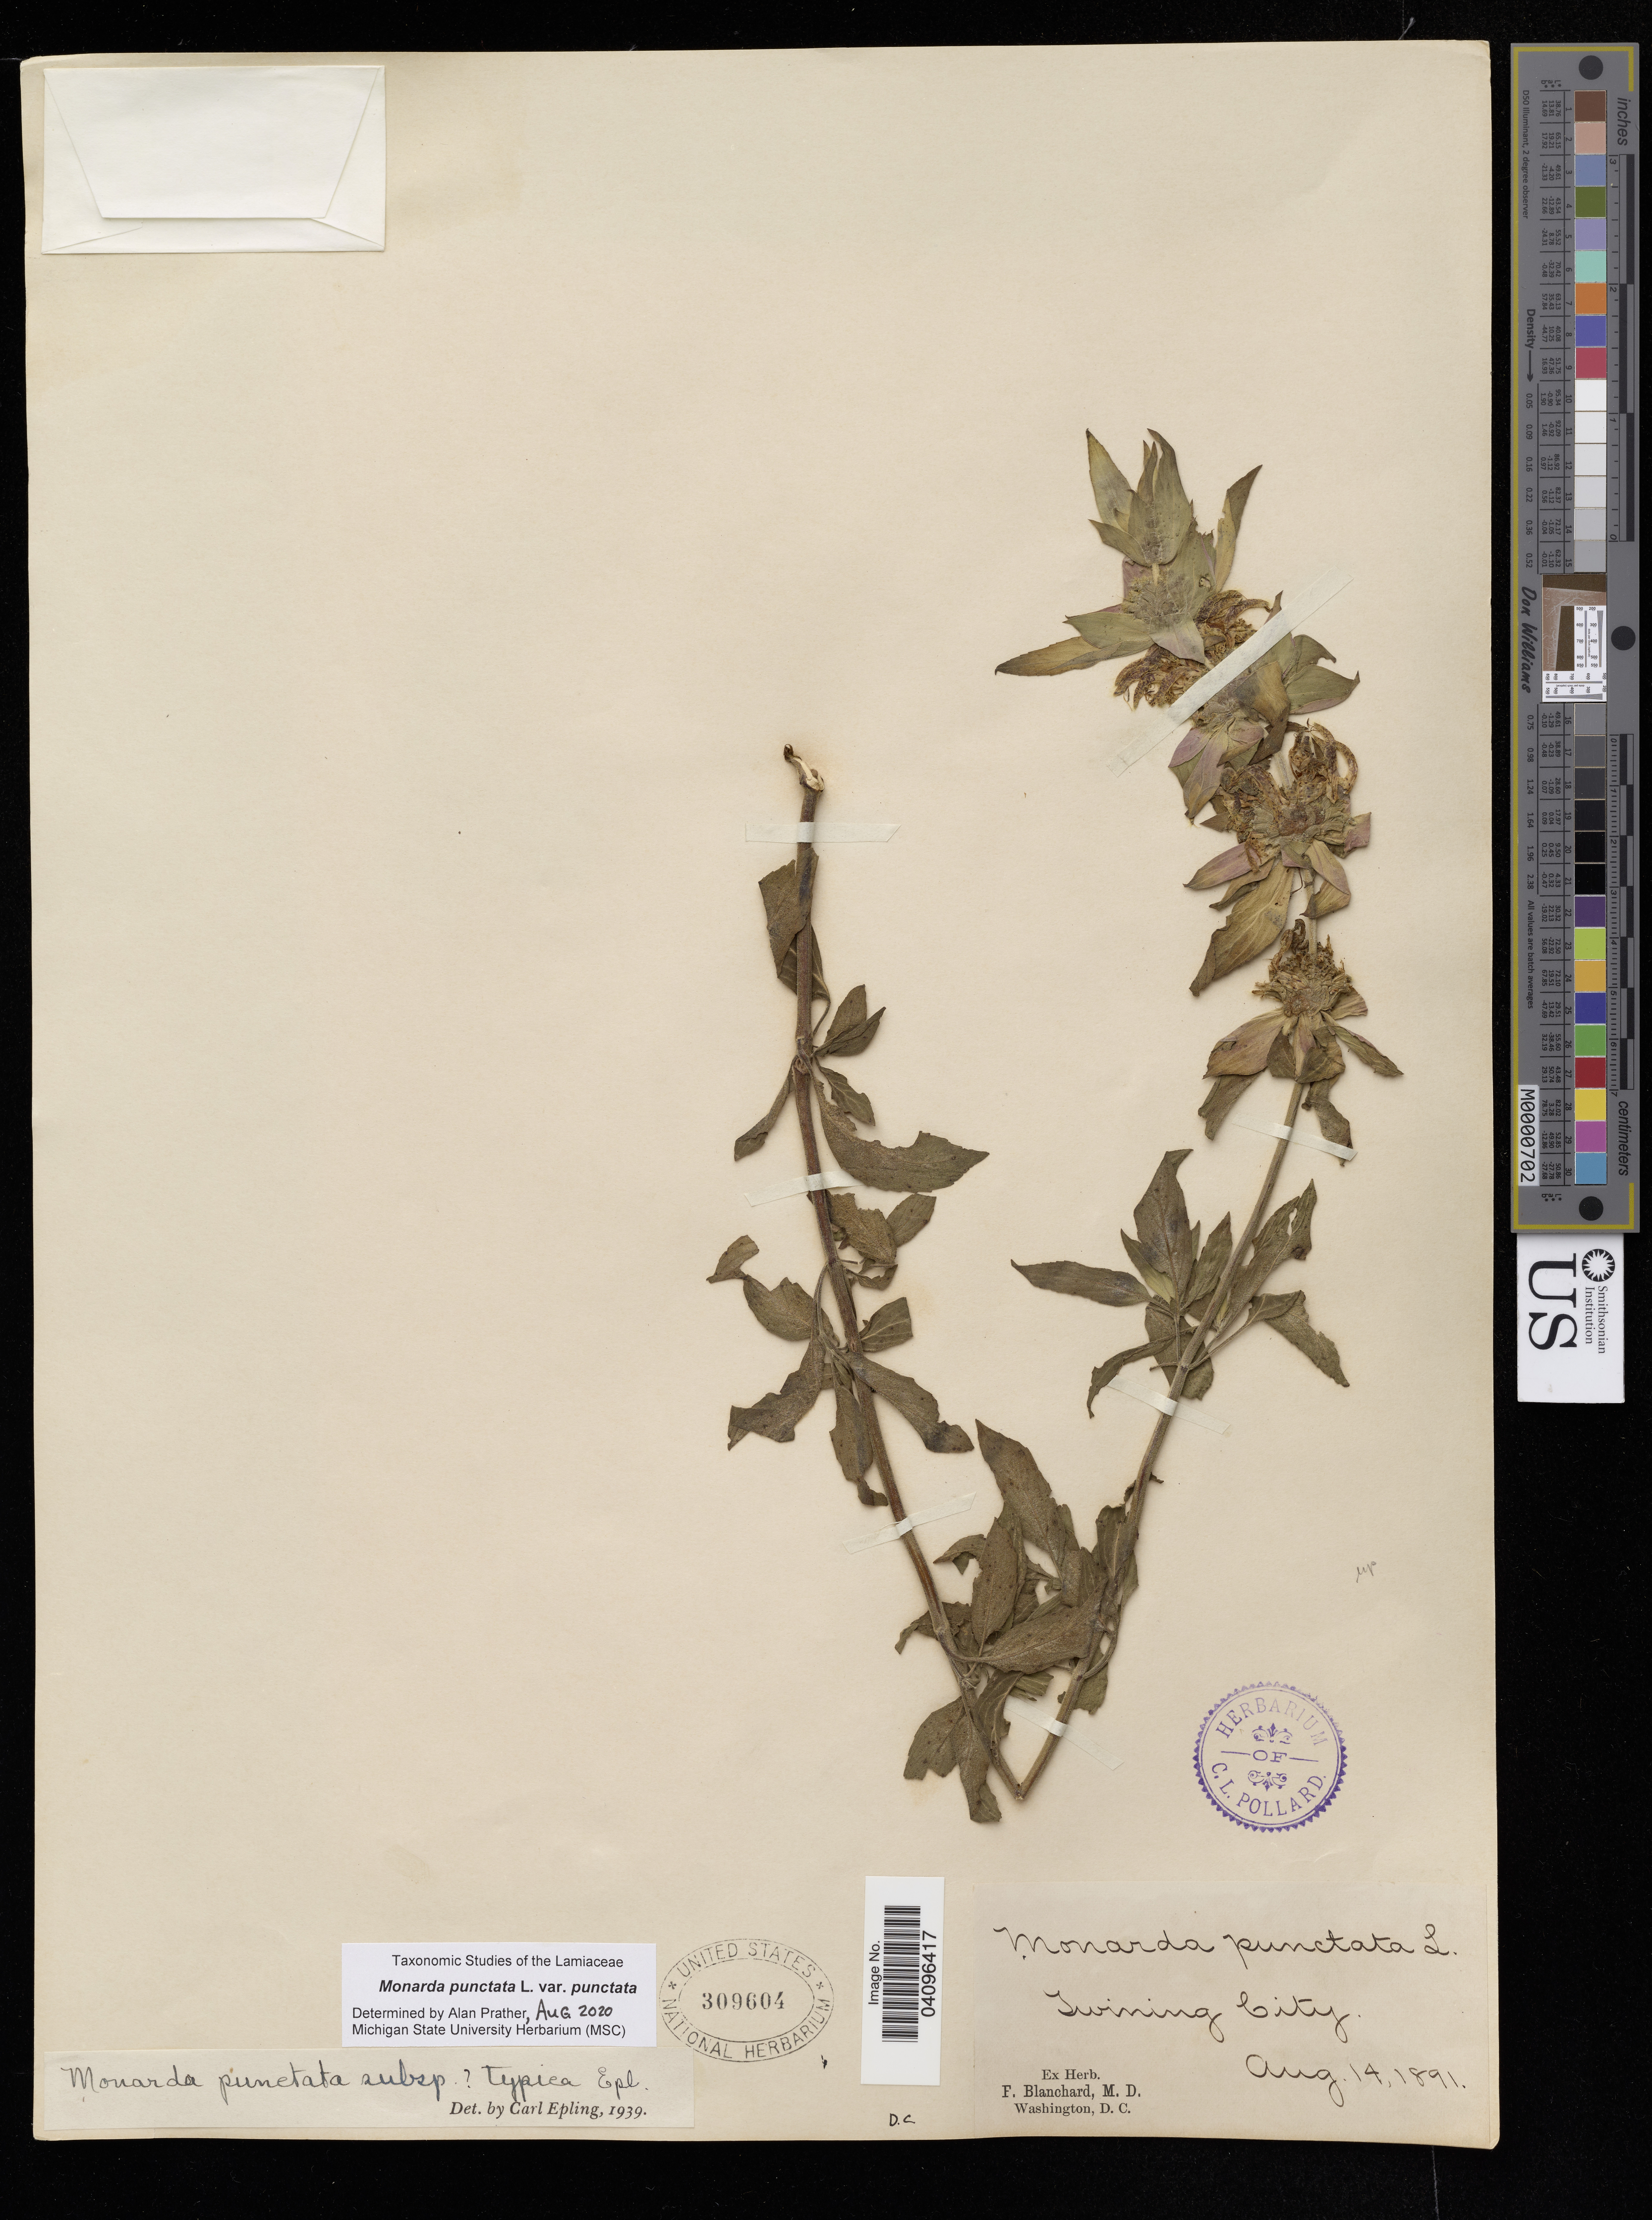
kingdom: Plantae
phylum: Tracheophyta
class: Magnoliopsida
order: Lamiales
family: Lamiaceae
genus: Monarda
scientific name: Monarda punctata var. punctata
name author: L.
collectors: ex herb. G. B. Hinton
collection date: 1891-08-14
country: United States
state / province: District of Columbia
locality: Twining City.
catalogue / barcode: US 309604